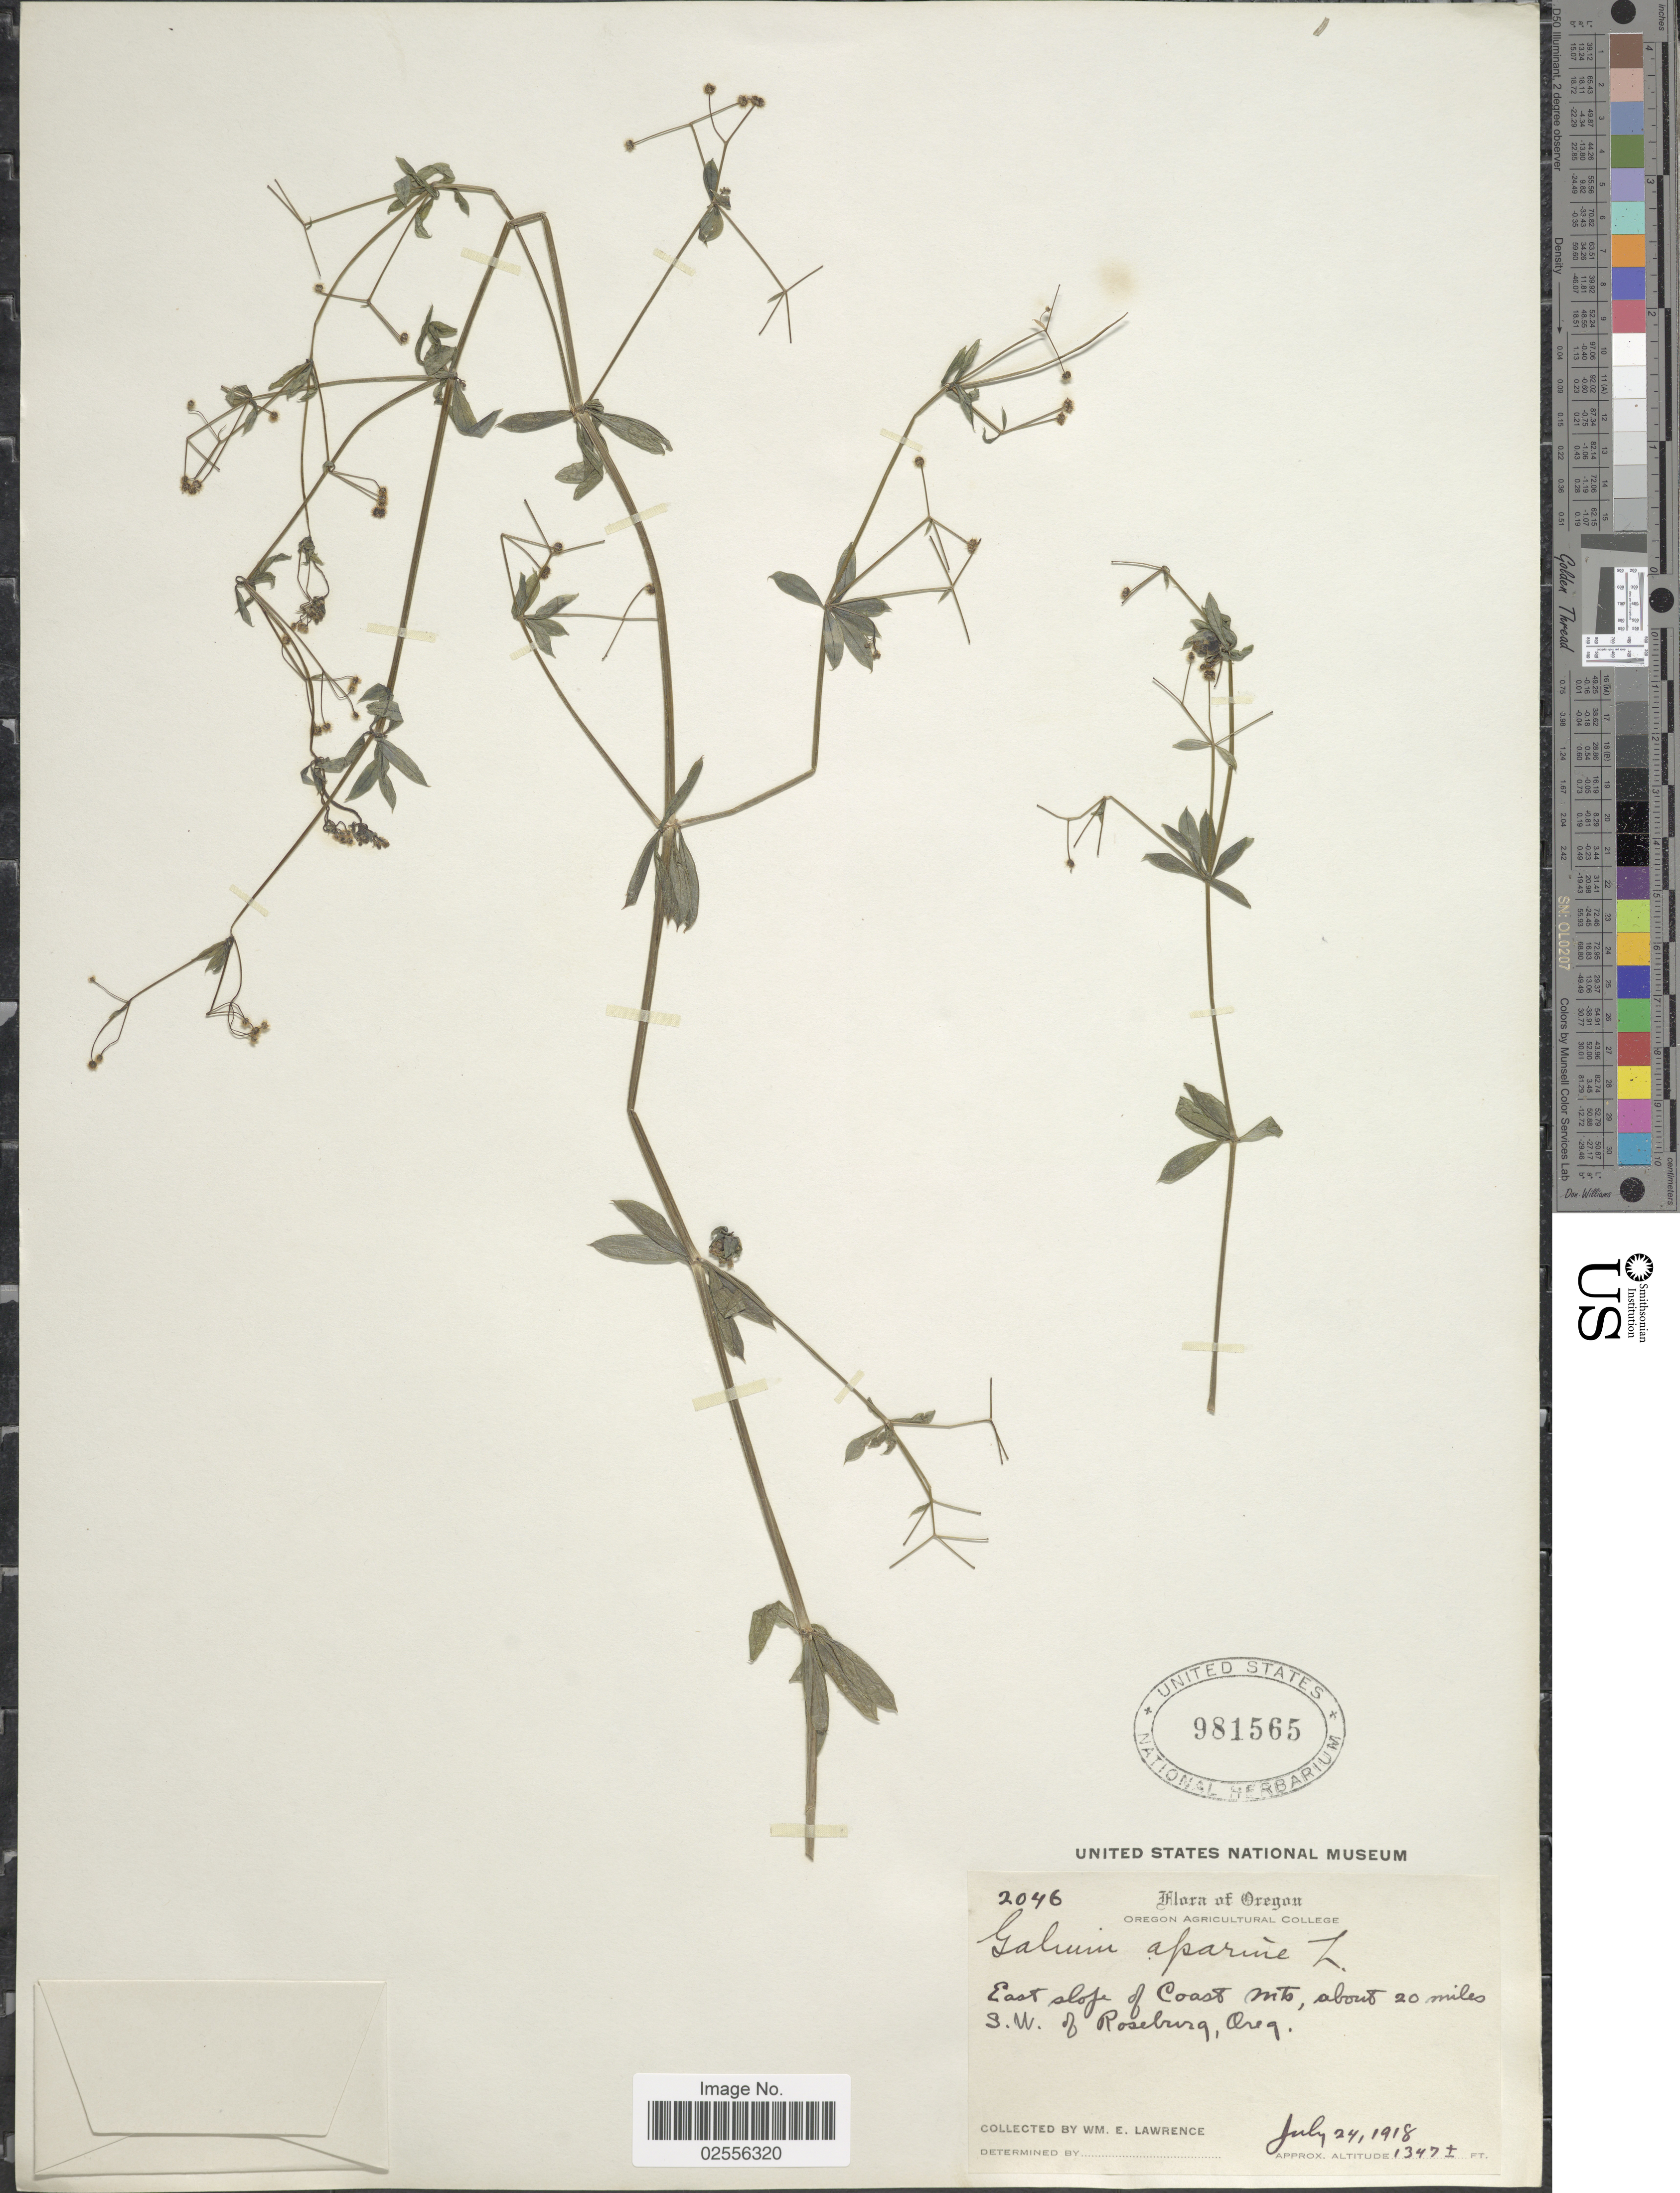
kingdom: Plantae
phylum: Tracheophyta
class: Magnoliopsida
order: Gentianales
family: Rubiaceae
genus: Galium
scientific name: Galium aparine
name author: L.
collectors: W. Lawrence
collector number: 2046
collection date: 1918-07-24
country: United States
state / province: Oregon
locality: East slope of Coast Mts, about 20 miles S.W. of Roseburg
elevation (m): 411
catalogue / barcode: US 981565